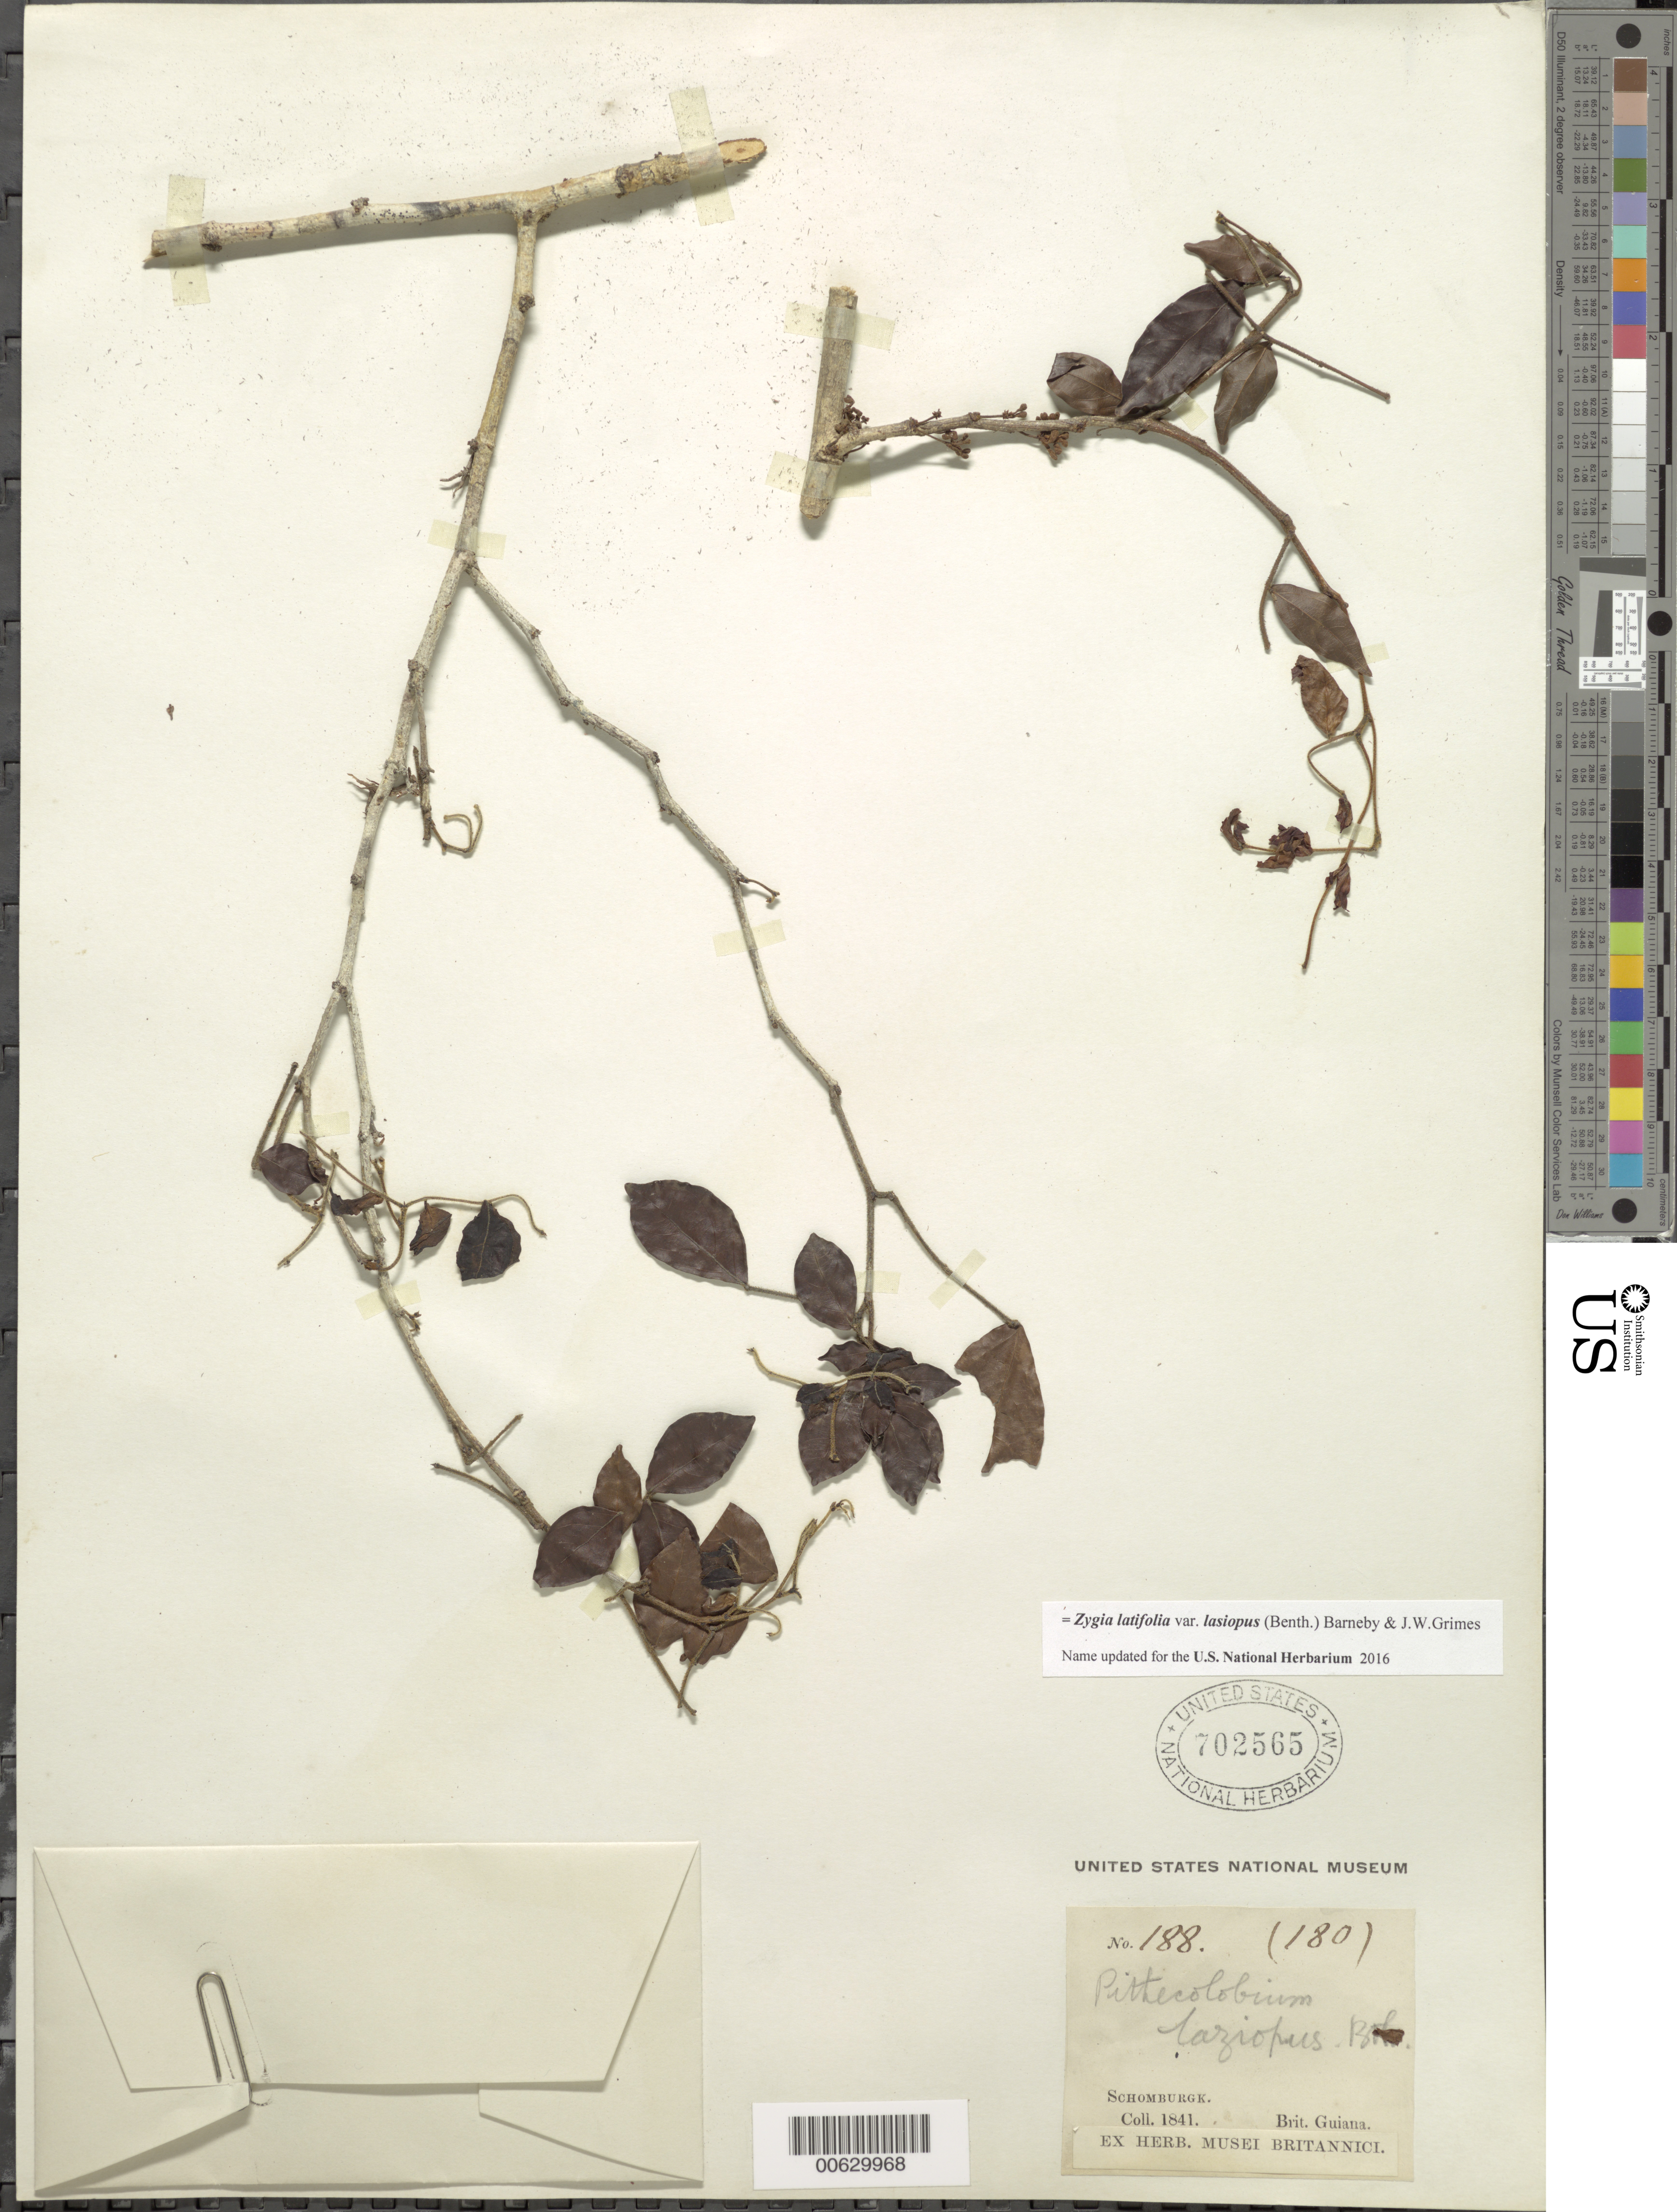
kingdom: Plantae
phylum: Tracheophyta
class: Magnoliopsida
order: Fabales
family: Fabaceae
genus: Zygia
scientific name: Zygia latifolia var. lasiopus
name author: (Benth.) Barneby & J.W. Grimes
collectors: R. H. Schomburgk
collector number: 188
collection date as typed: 1841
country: Guyana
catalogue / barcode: US 702565